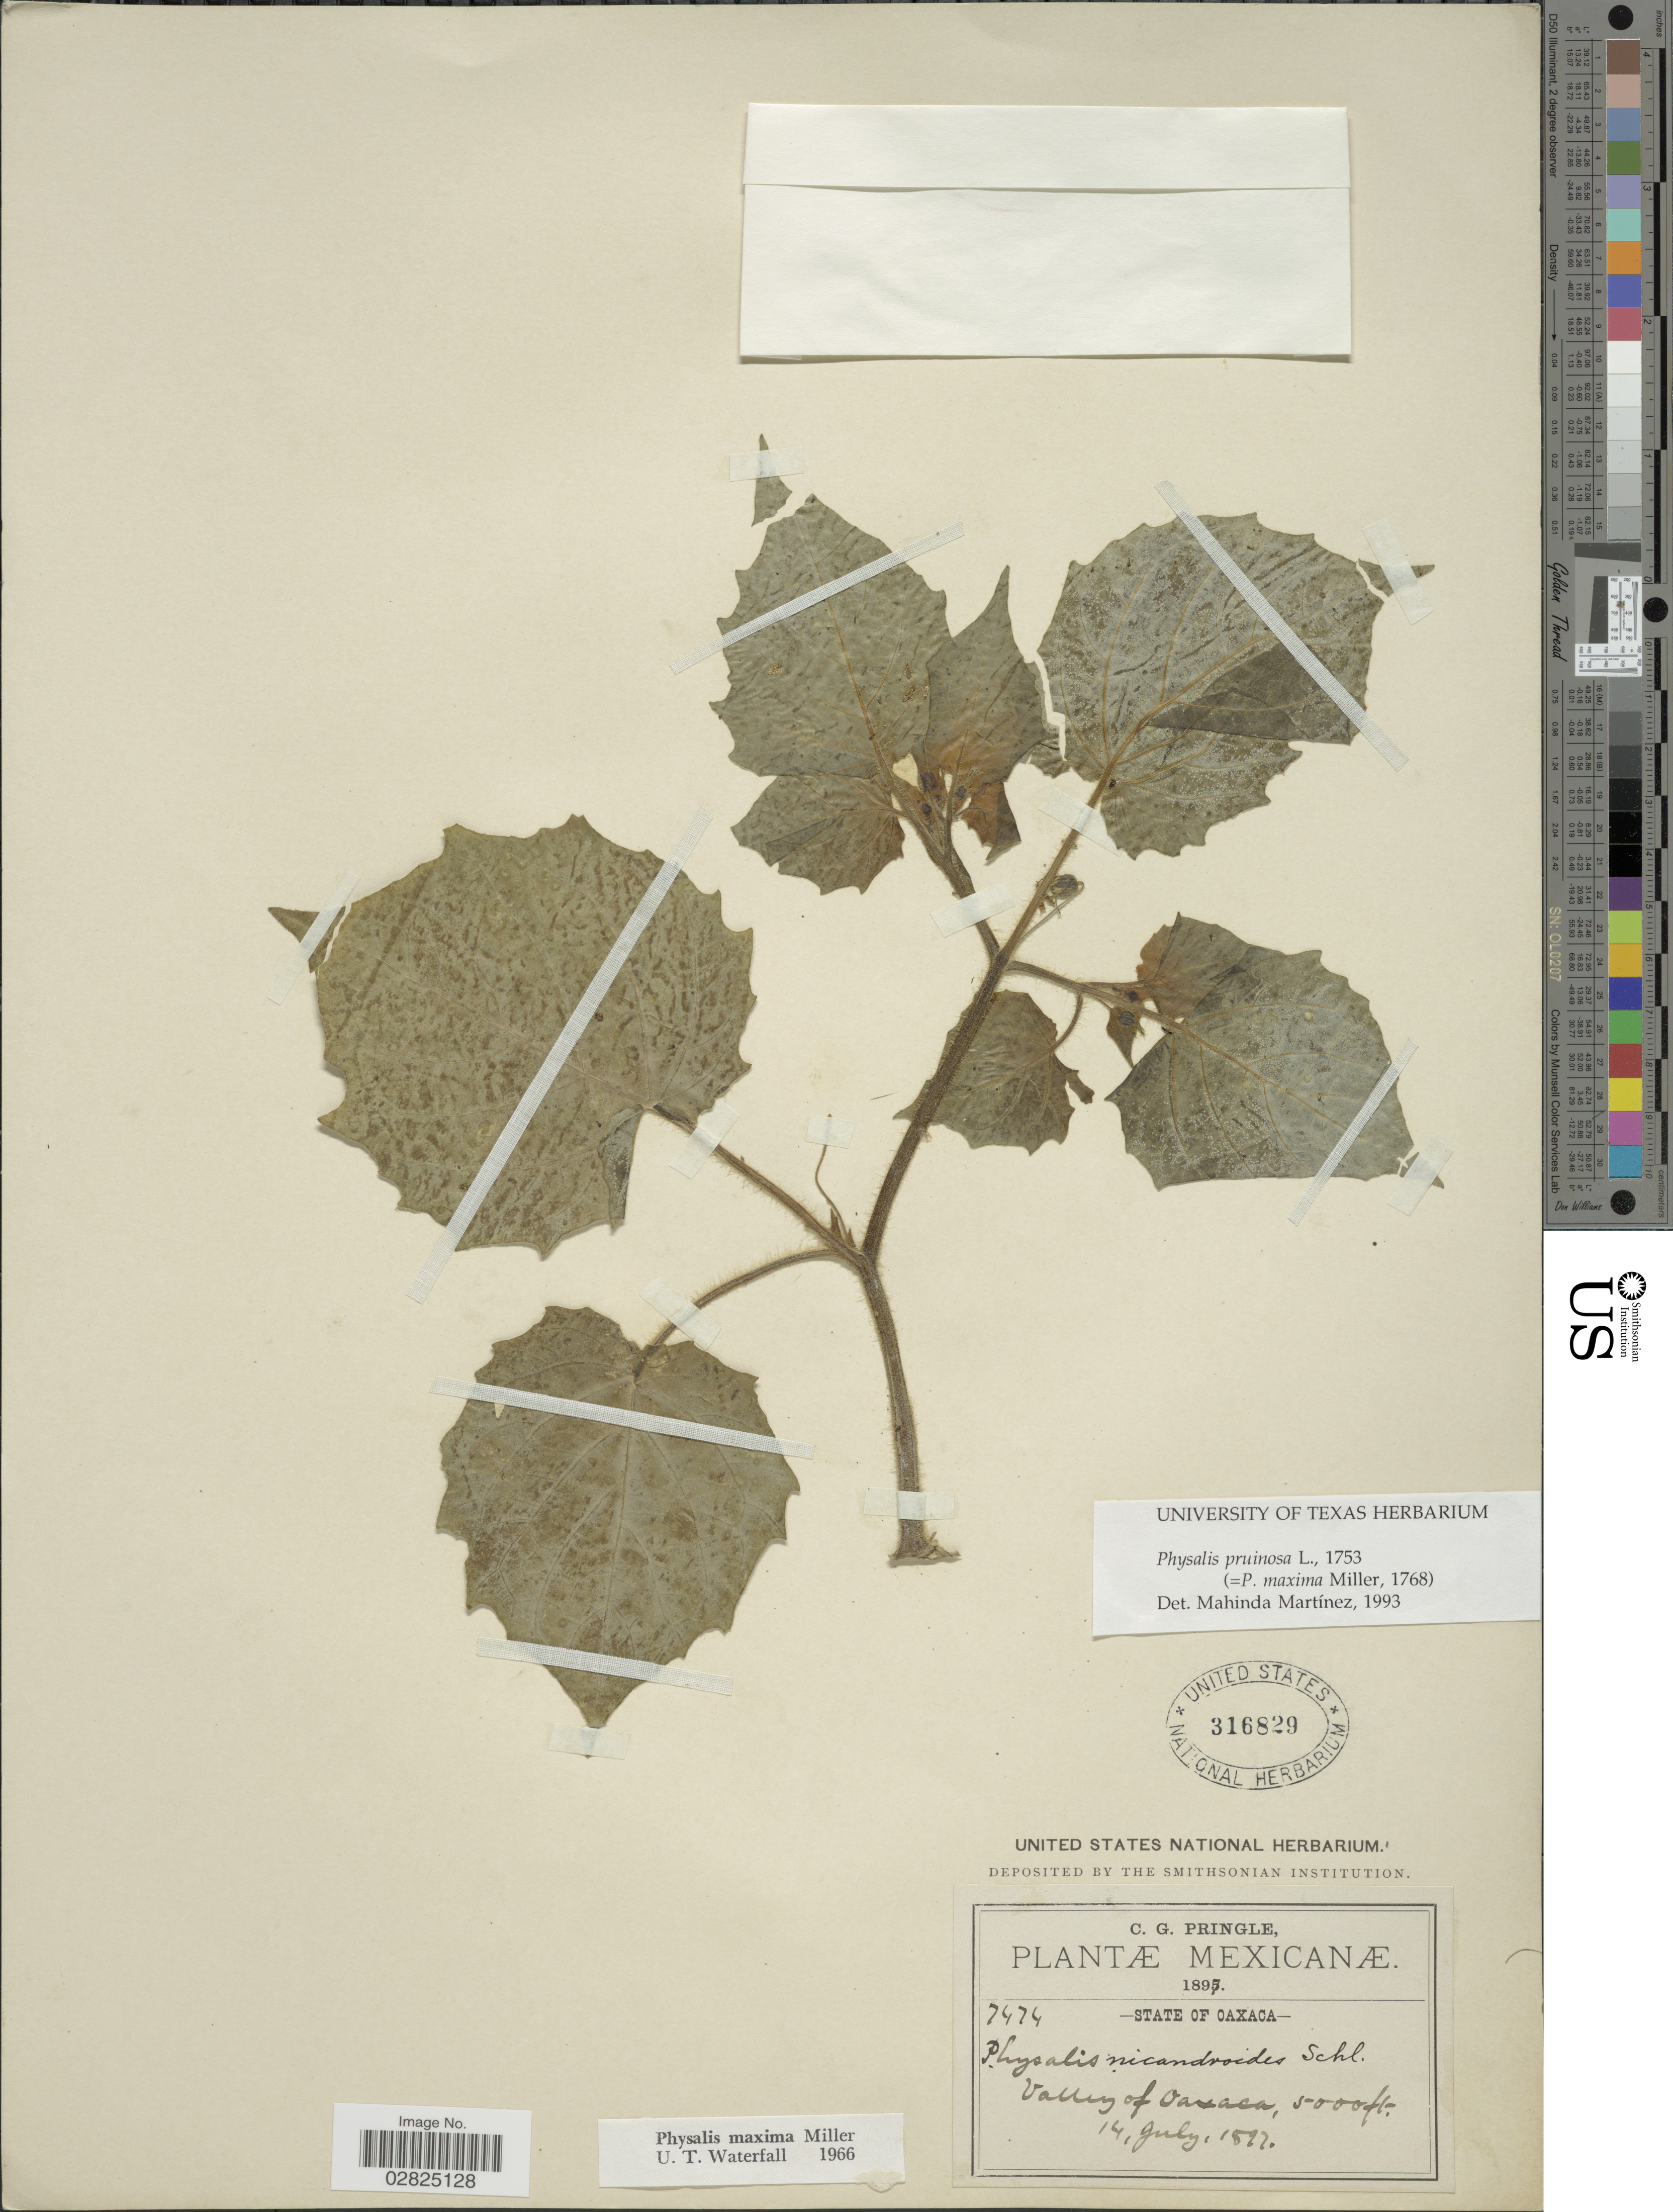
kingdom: Plantae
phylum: Tracheophyta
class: Magnoliopsida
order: Solanales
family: Solanaceae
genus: Physalis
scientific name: Physalis pruinosa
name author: L.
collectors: C. G. Pringle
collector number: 7474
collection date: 1897-07-14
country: Mexico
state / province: Oaxaca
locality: Valley of Oaxaca.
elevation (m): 1524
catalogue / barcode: US 316829